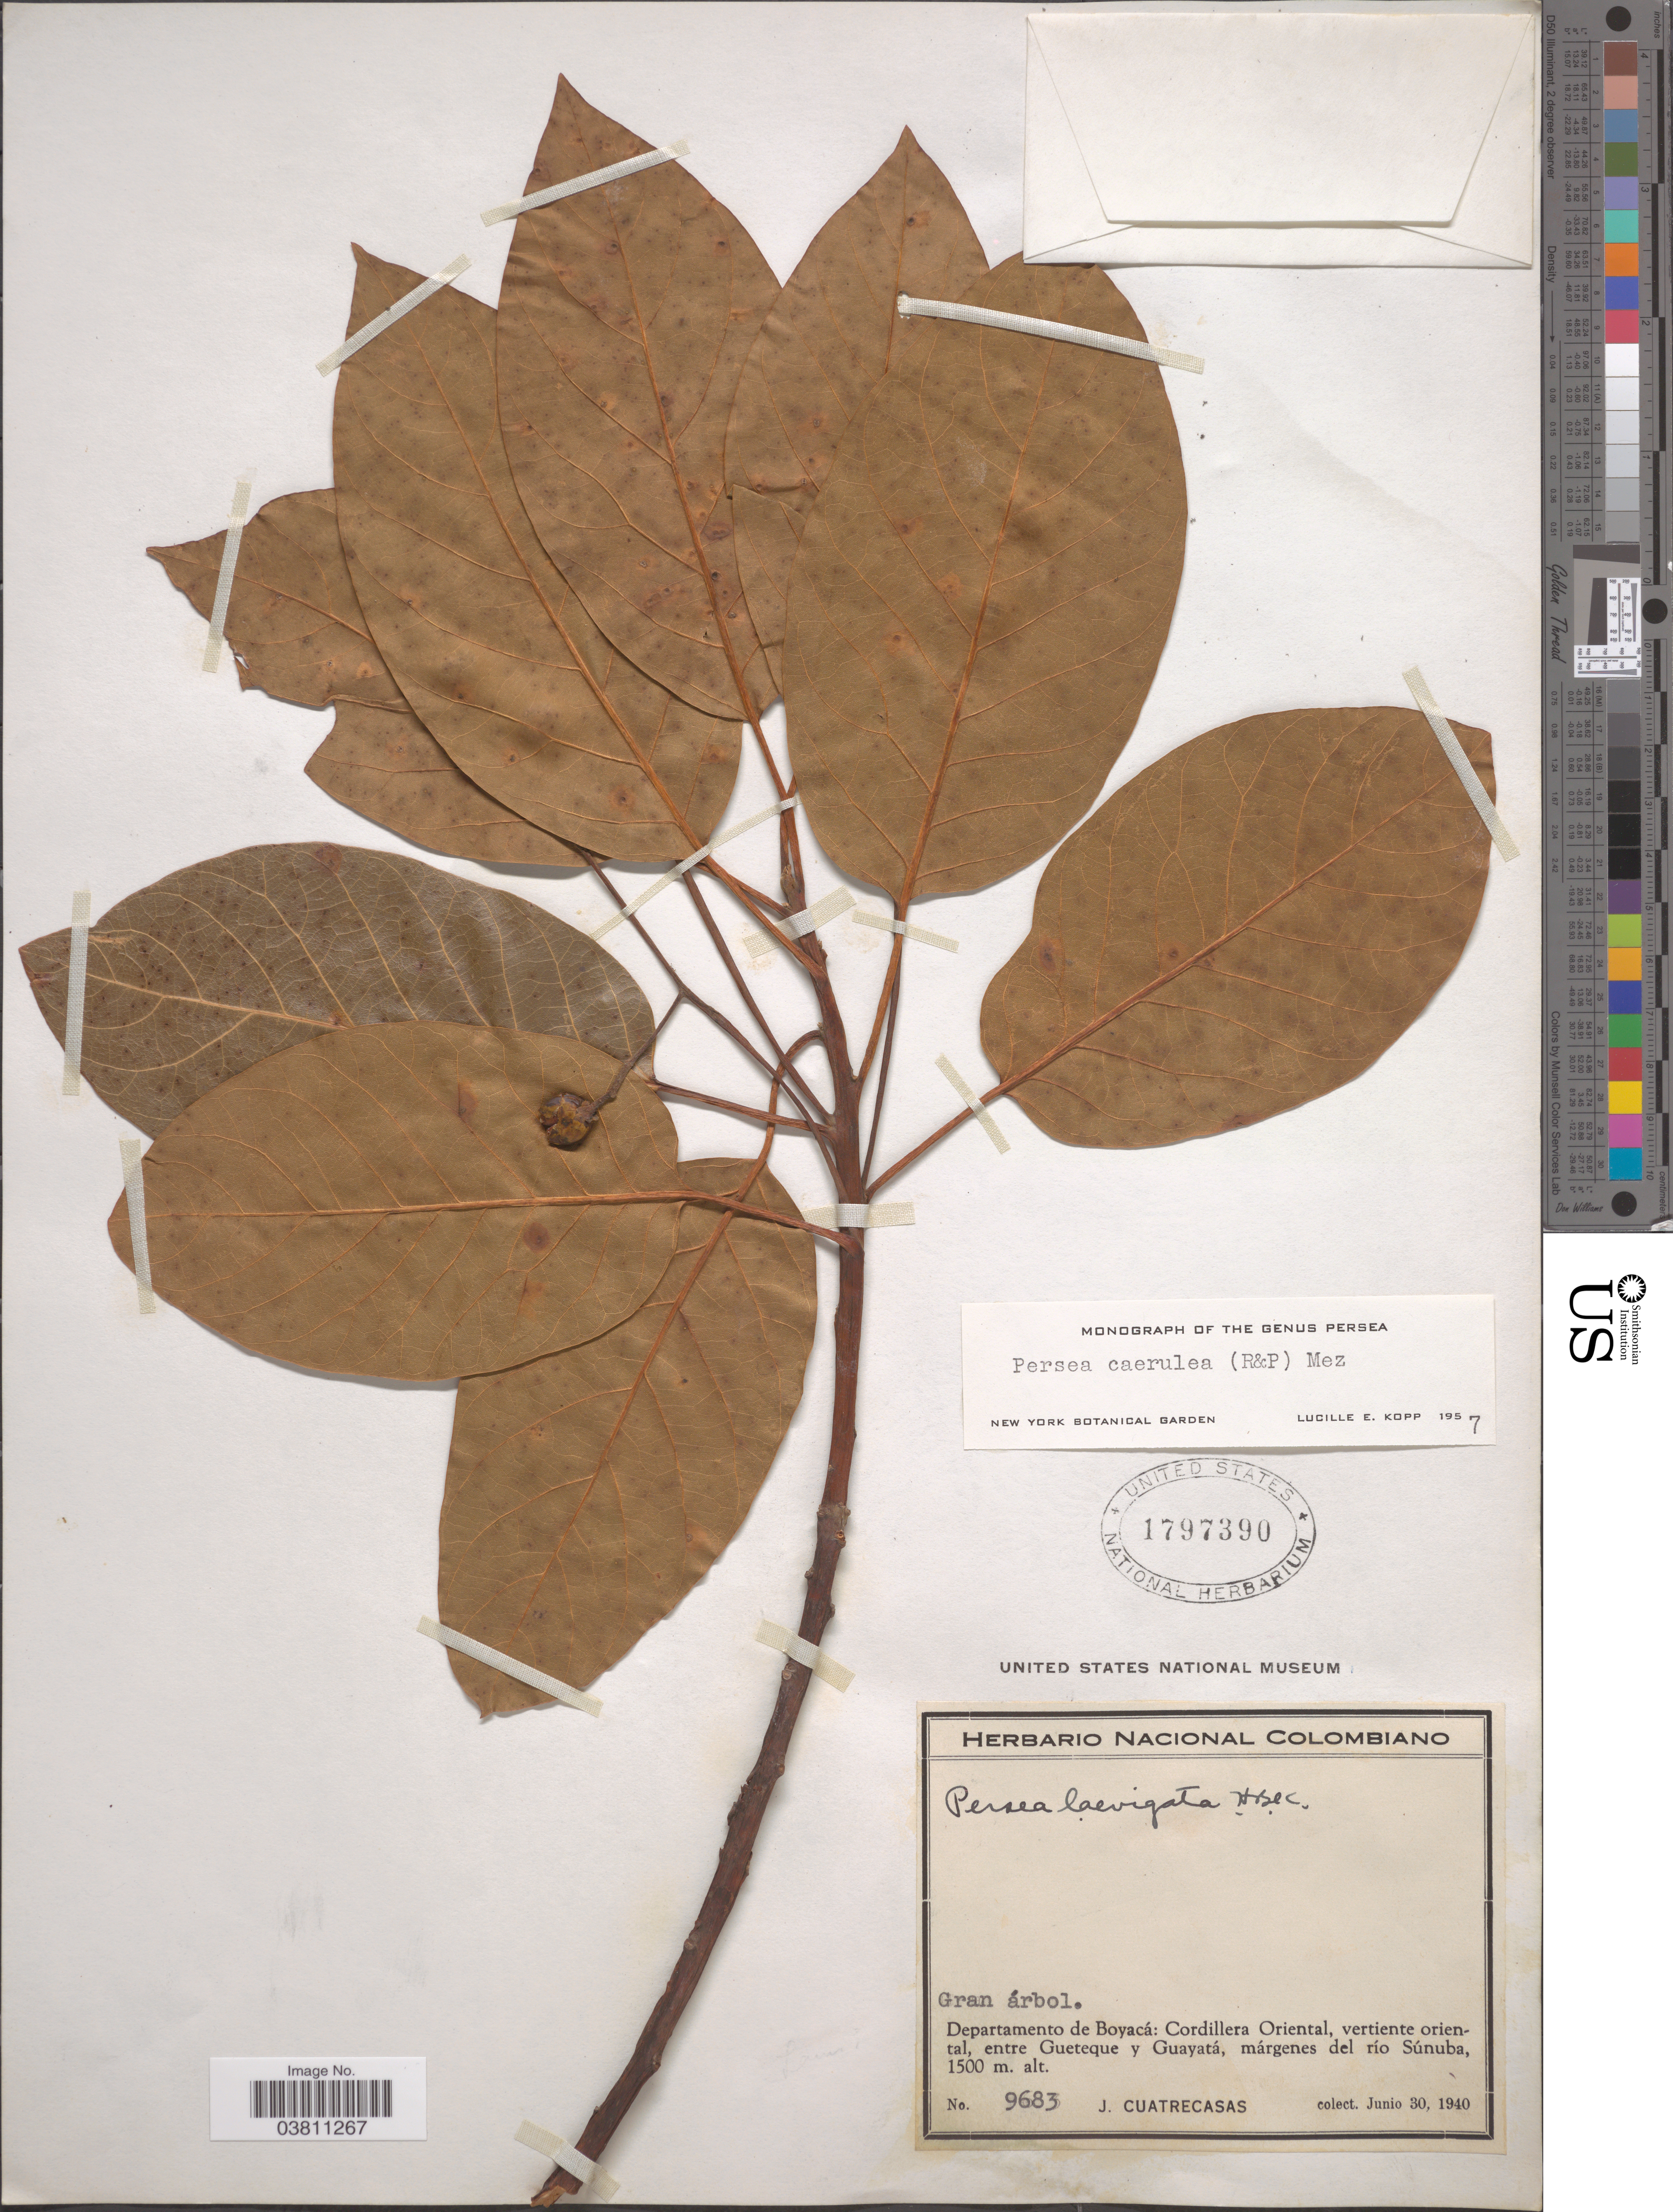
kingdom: Plantae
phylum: Tracheophyta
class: Magnoliopsida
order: Laurales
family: Lauraceae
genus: Persea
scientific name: Persea caerulea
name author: (Ruiz & Pav.) Mez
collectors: J. Cuatrecasas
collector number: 9683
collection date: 1940-06-30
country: Colombia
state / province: Boyacá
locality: Departamento de Boyacá: Cordillera Oriental, vertiente oriental, entre Gueteque y Guayatá, márgenes del río Súnuba.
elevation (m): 1500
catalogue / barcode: US 1797390